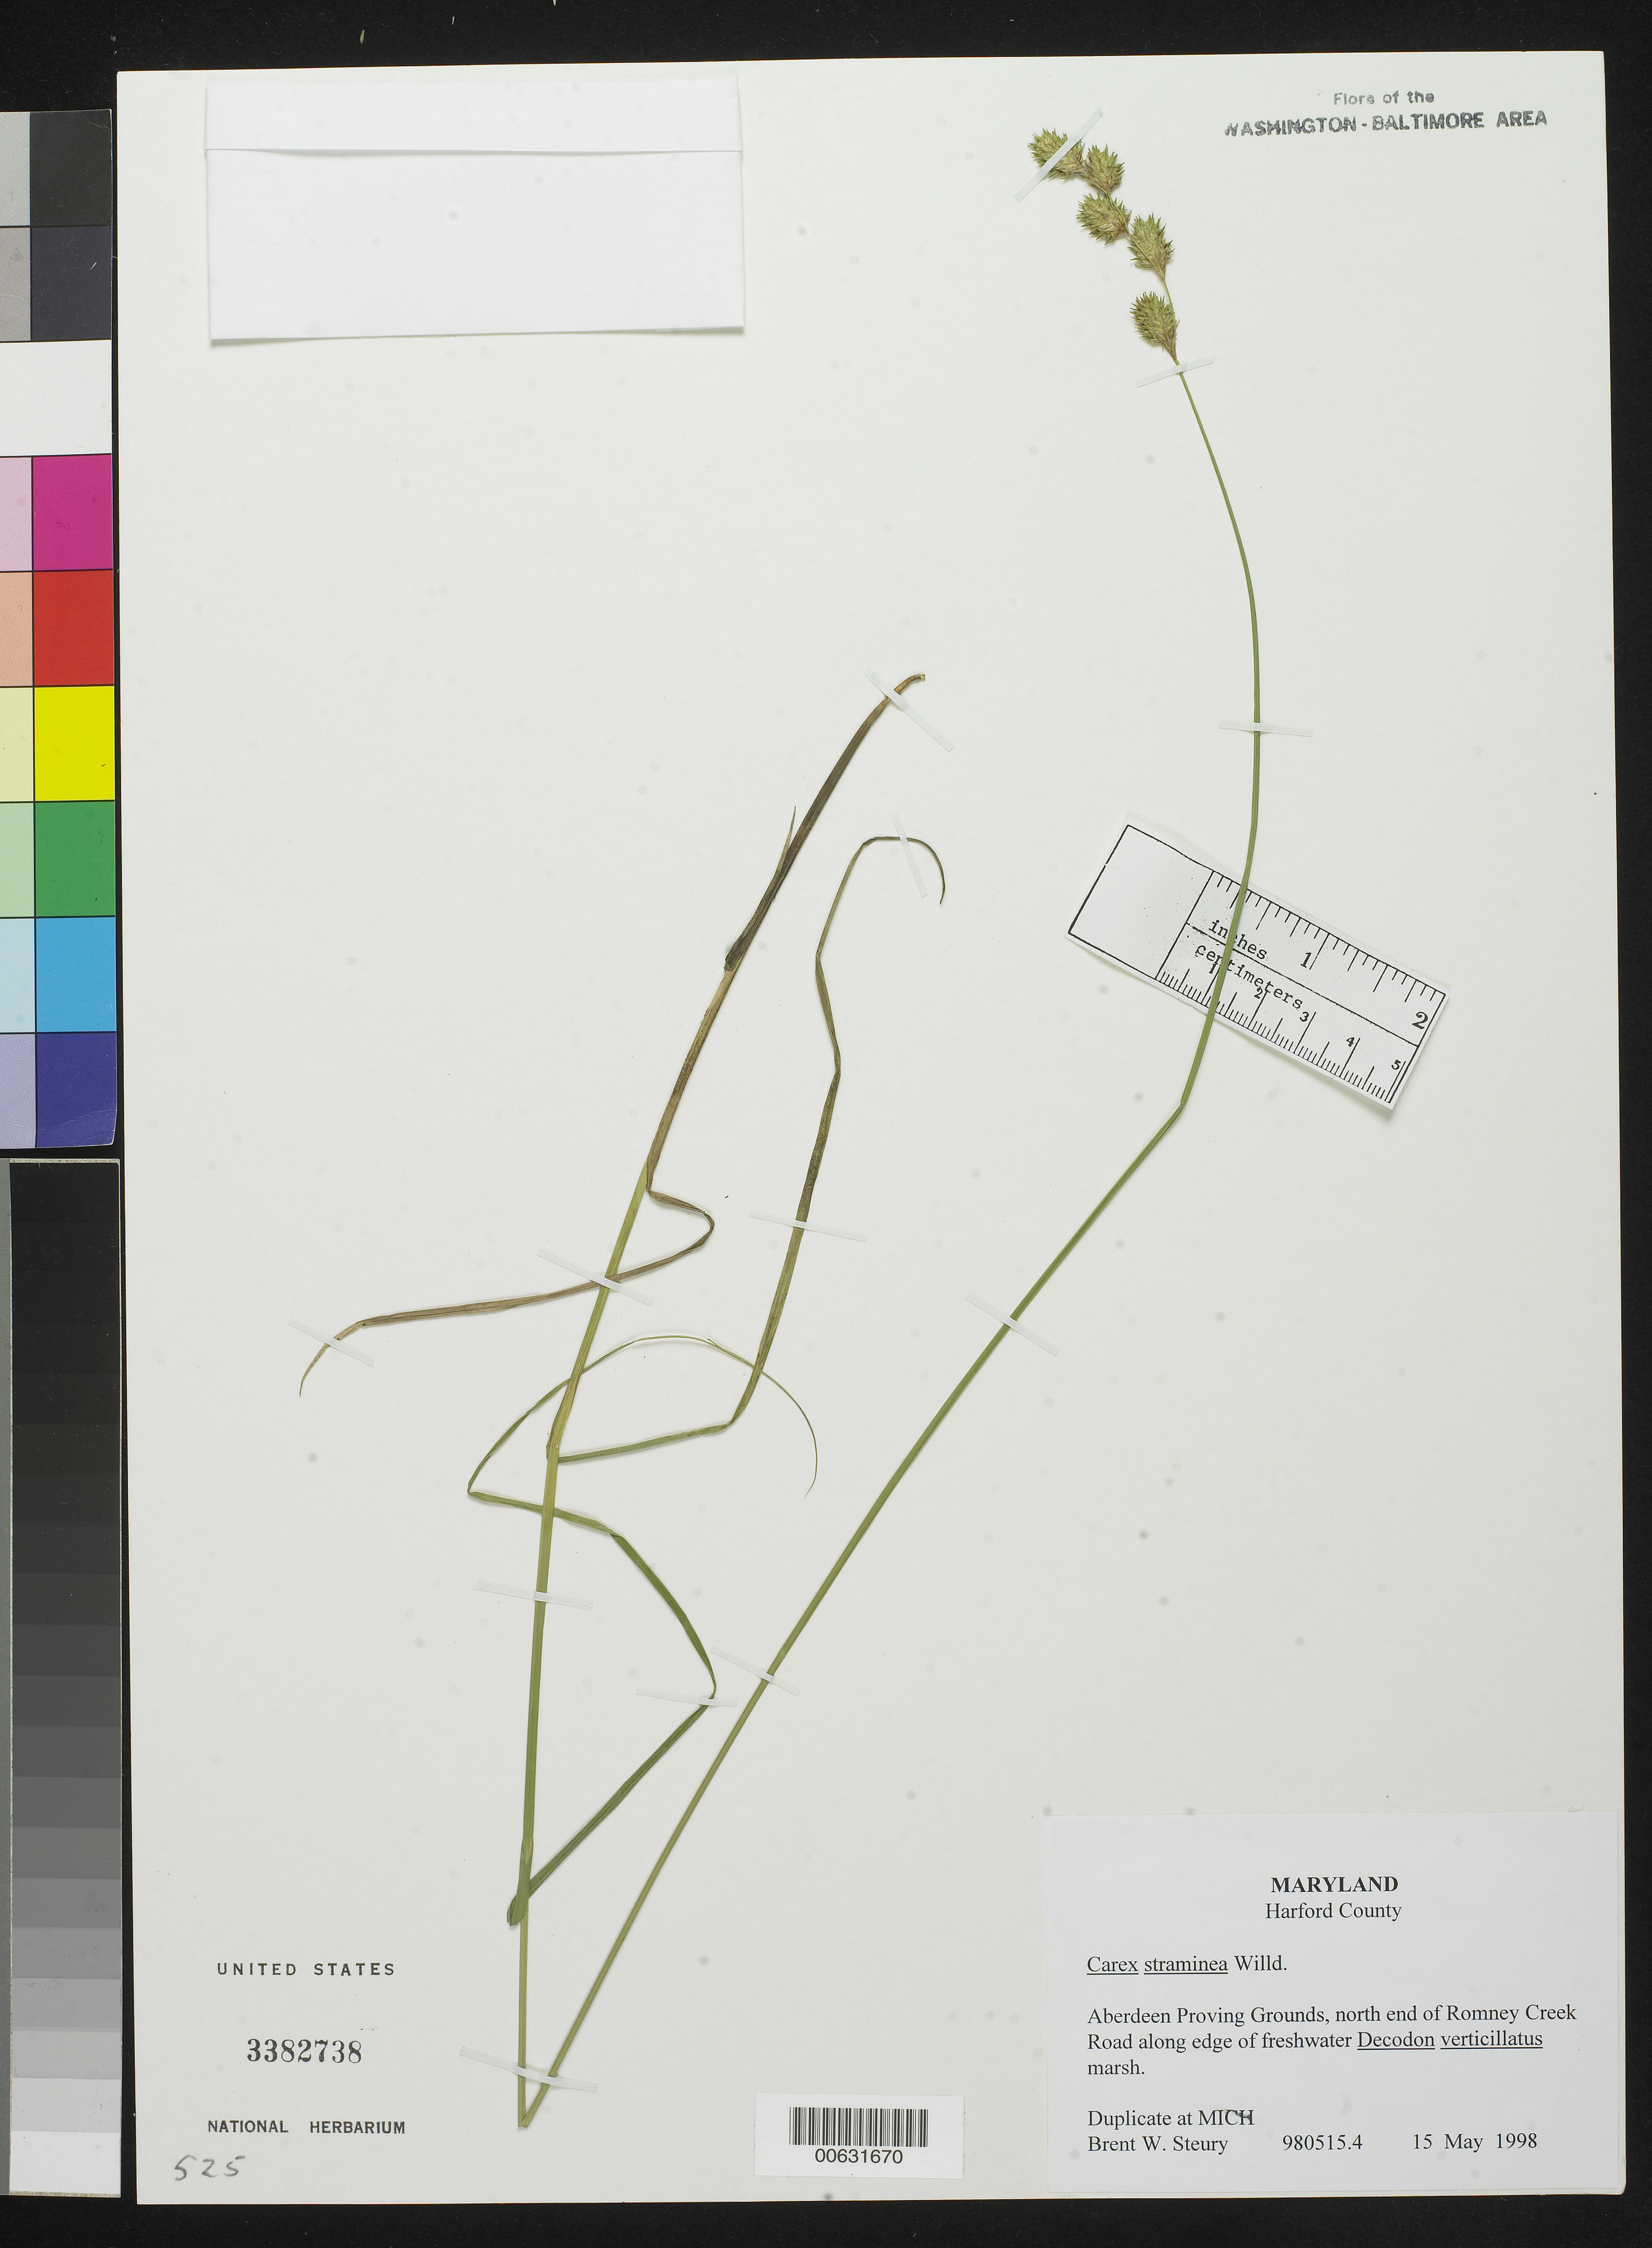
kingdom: Plantae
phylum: Tracheophyta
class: Liliopsida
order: Poales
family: Cyperaceae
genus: Carex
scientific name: Carex straminea Willd ex Schkuhr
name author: Willd. ex Schkuhr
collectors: B. Steury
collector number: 980515.4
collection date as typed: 15 May 1998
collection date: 1998-05-15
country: United States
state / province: Maryland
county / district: Harford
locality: Aberdeen Proving Grounds, north end of Romney Creek Road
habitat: Edge of freshwater Decodon marsh.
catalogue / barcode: US 3382738